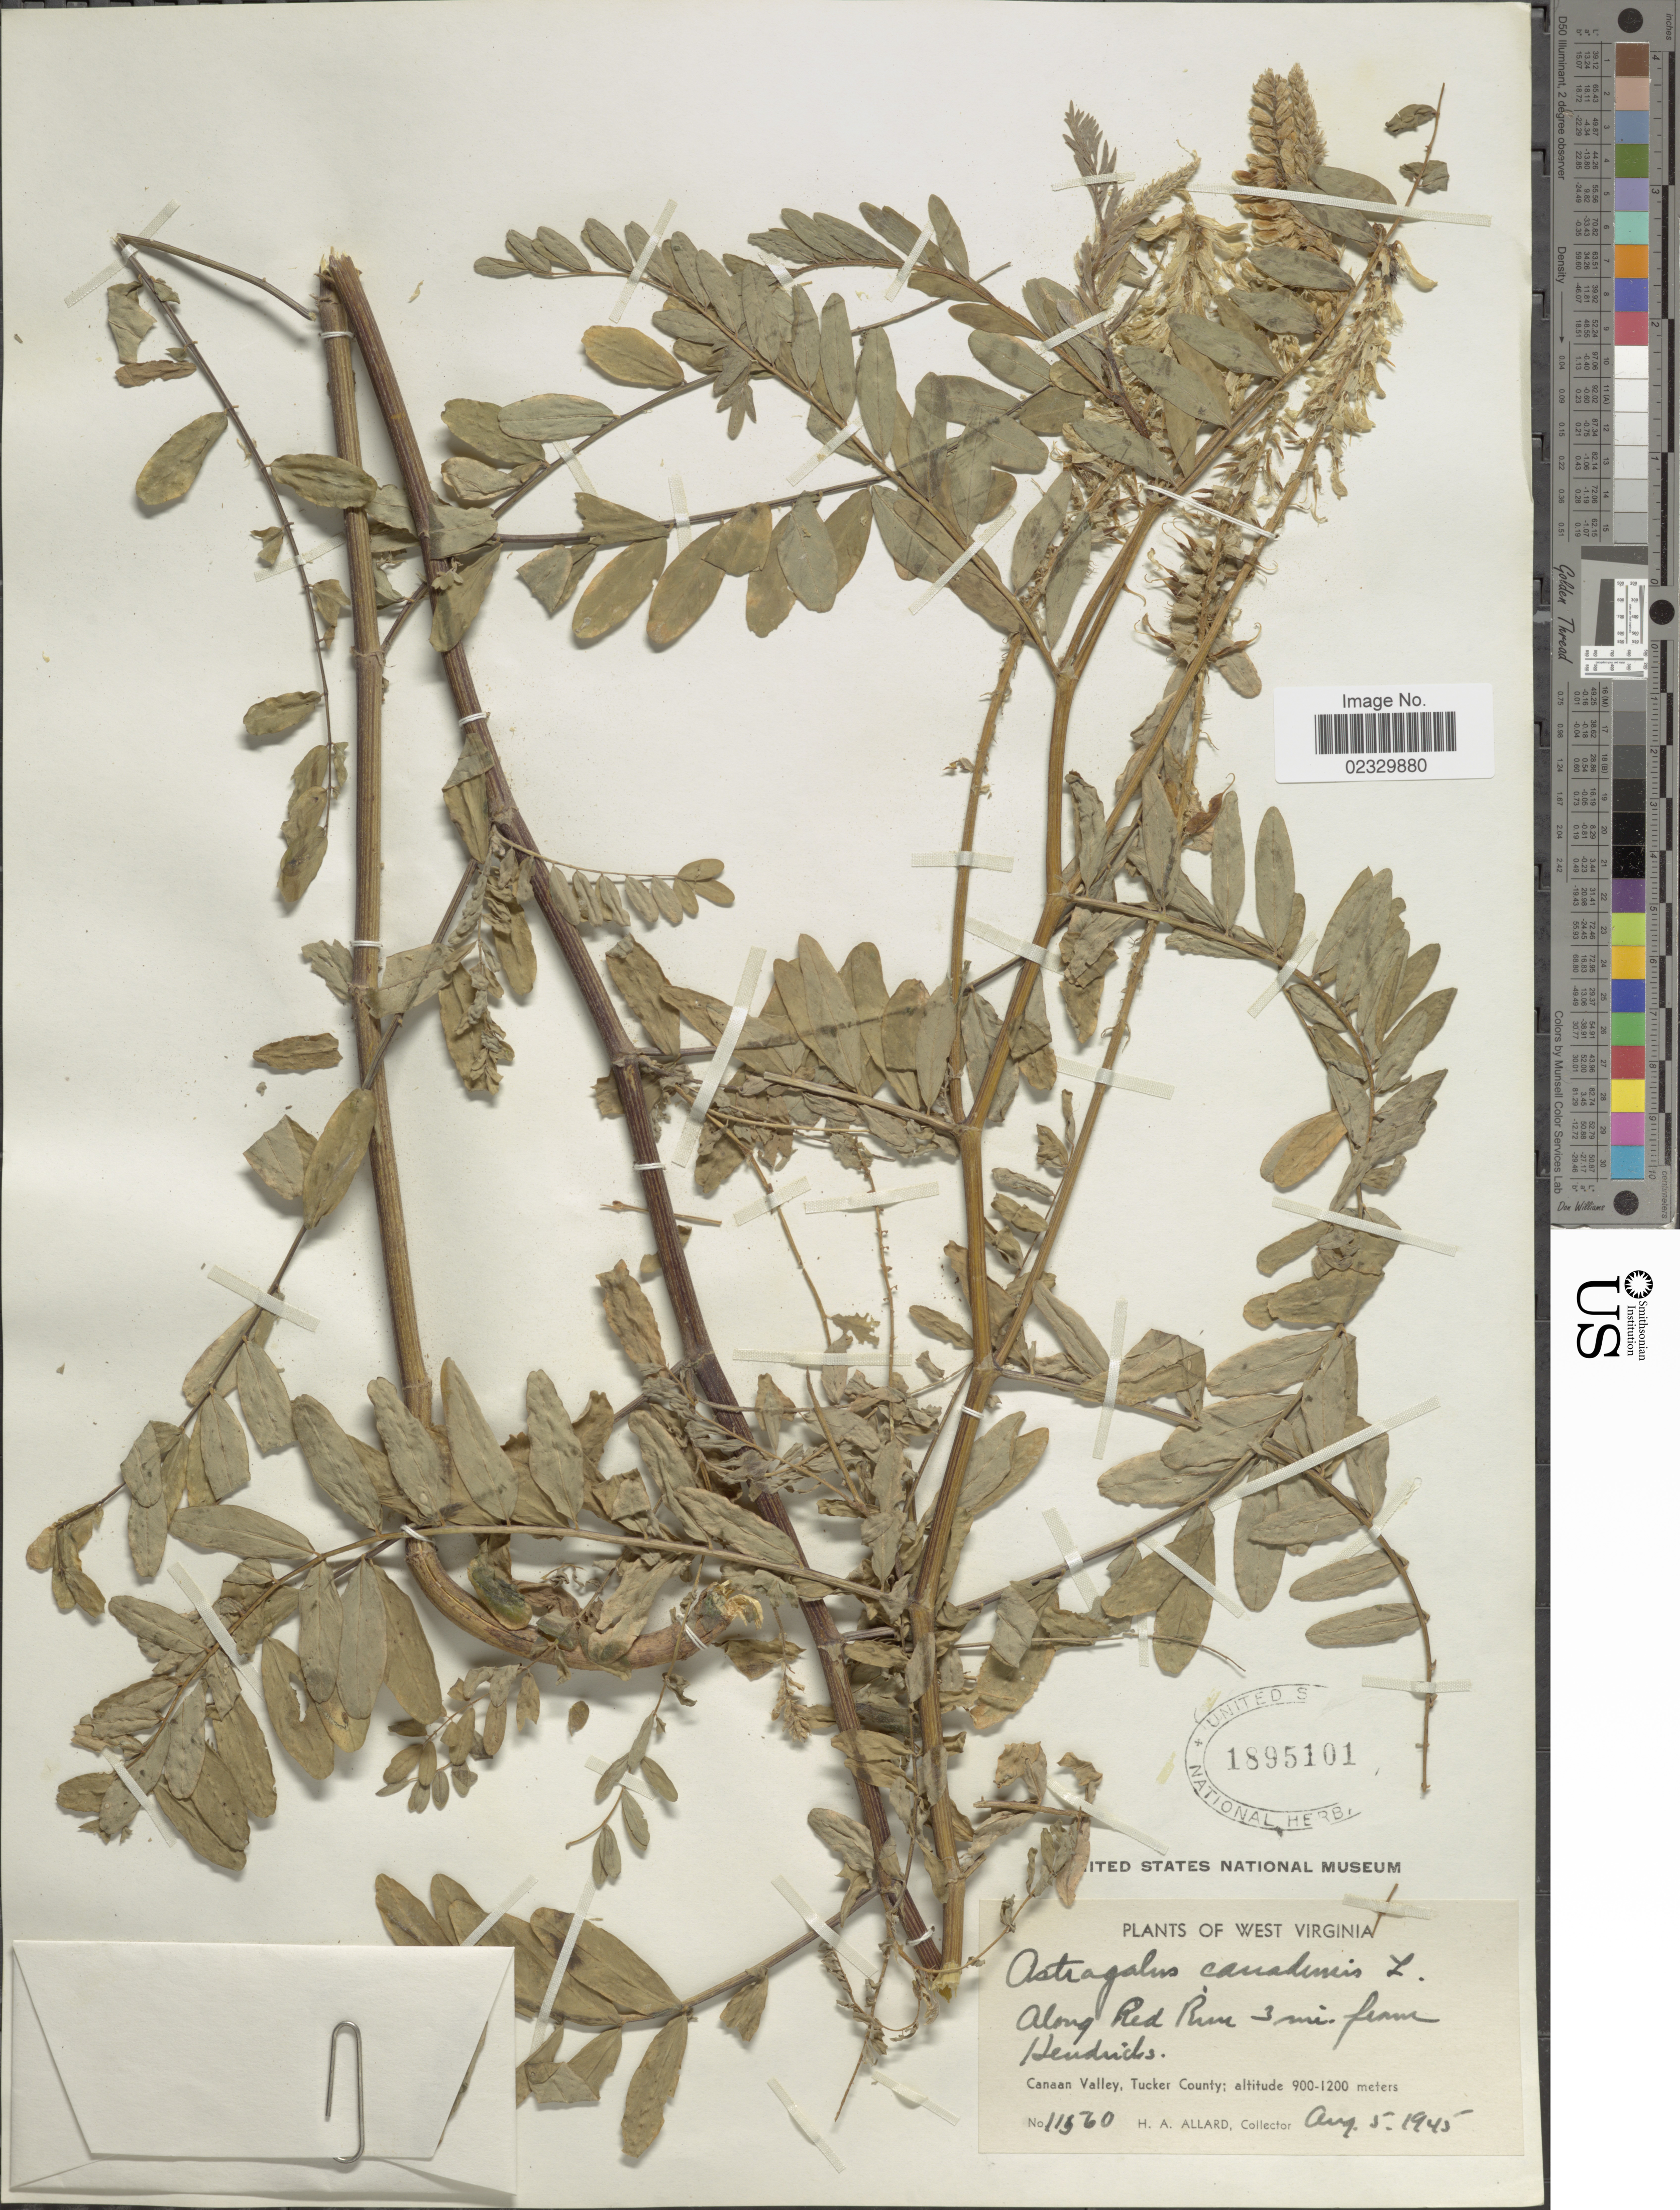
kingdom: Plantae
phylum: Tracheophyta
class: Magnoliopsida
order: Fabales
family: Fabaceae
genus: Astragalus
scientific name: Astragalus canadensis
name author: L.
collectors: H. A. Allard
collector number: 11560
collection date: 1945-08-05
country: United States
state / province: West Virginia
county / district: Tucker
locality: Along Red Run, 3 mi. from Hendricks. Canaan Valley, Tucker County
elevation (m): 900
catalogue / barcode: US 1895101